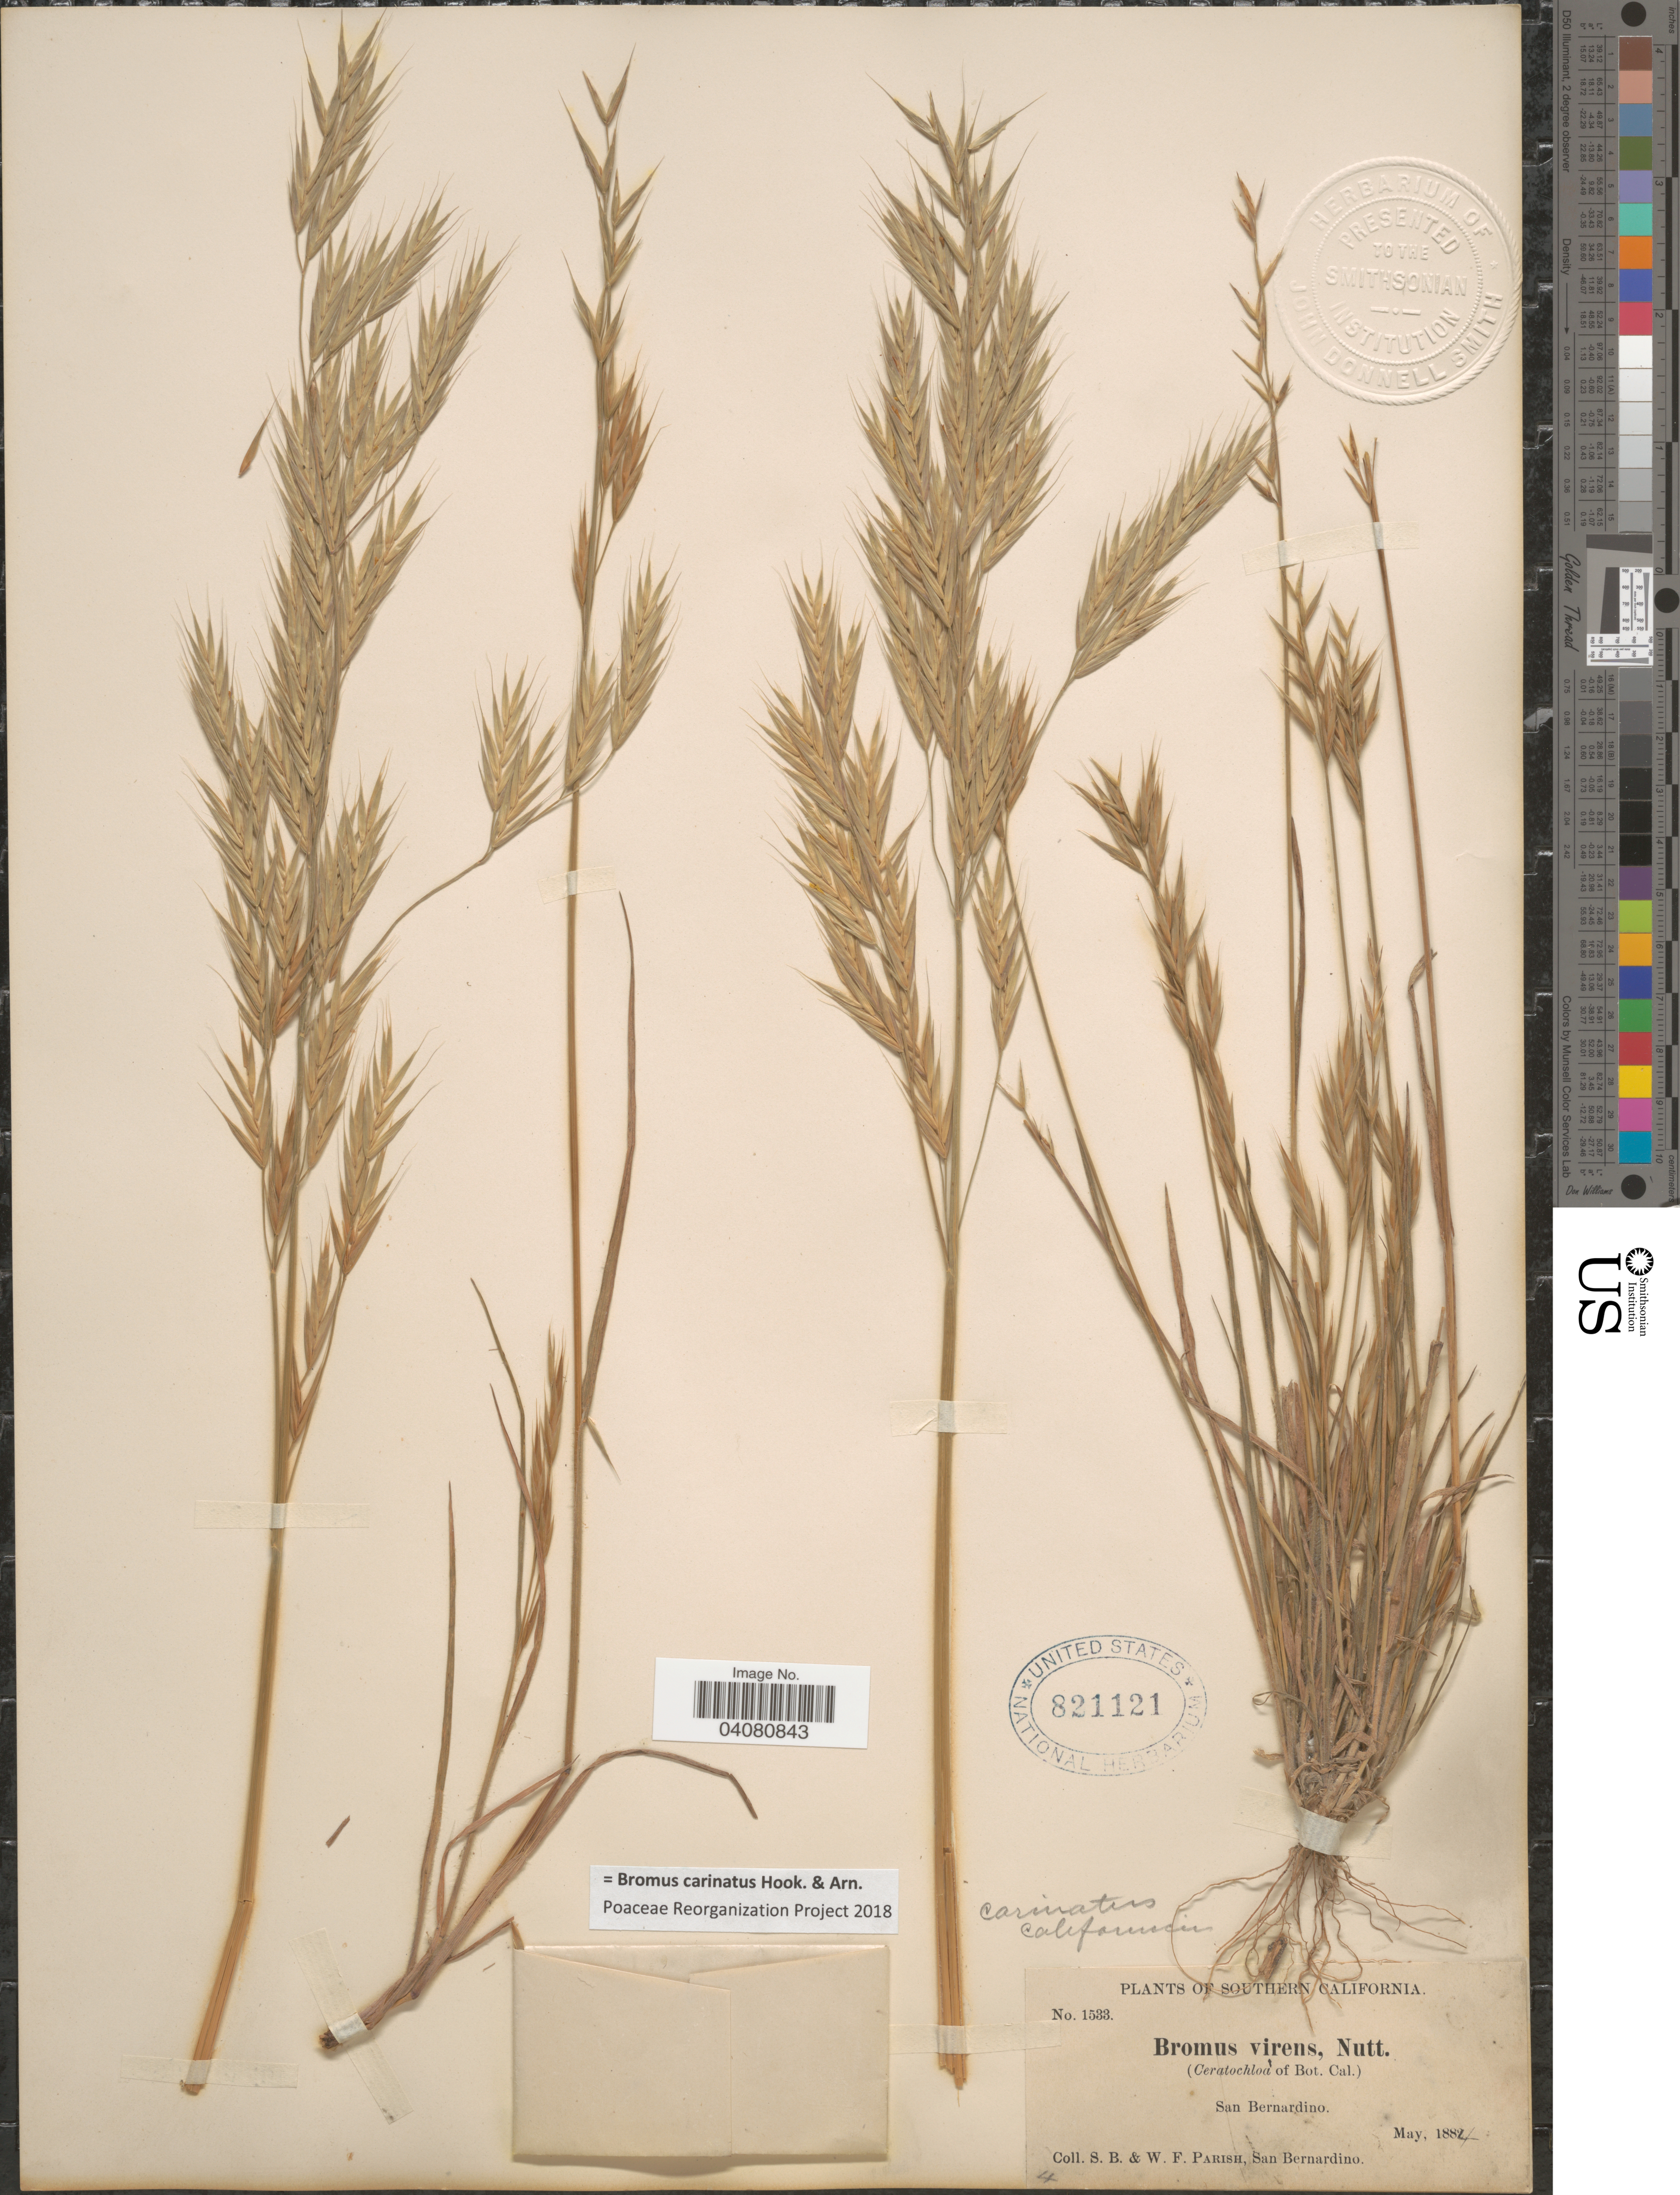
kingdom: Plantae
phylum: Tracheophyta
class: Liliopsida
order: Poales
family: Poaceae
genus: Bromus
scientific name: Bromus carinatus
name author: Hook. & Arn.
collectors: S. B. Parish & W. F. Parish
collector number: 1533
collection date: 1884-05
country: United States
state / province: California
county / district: San Bernardino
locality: Southern California. San Bernardino.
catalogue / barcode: US 821121